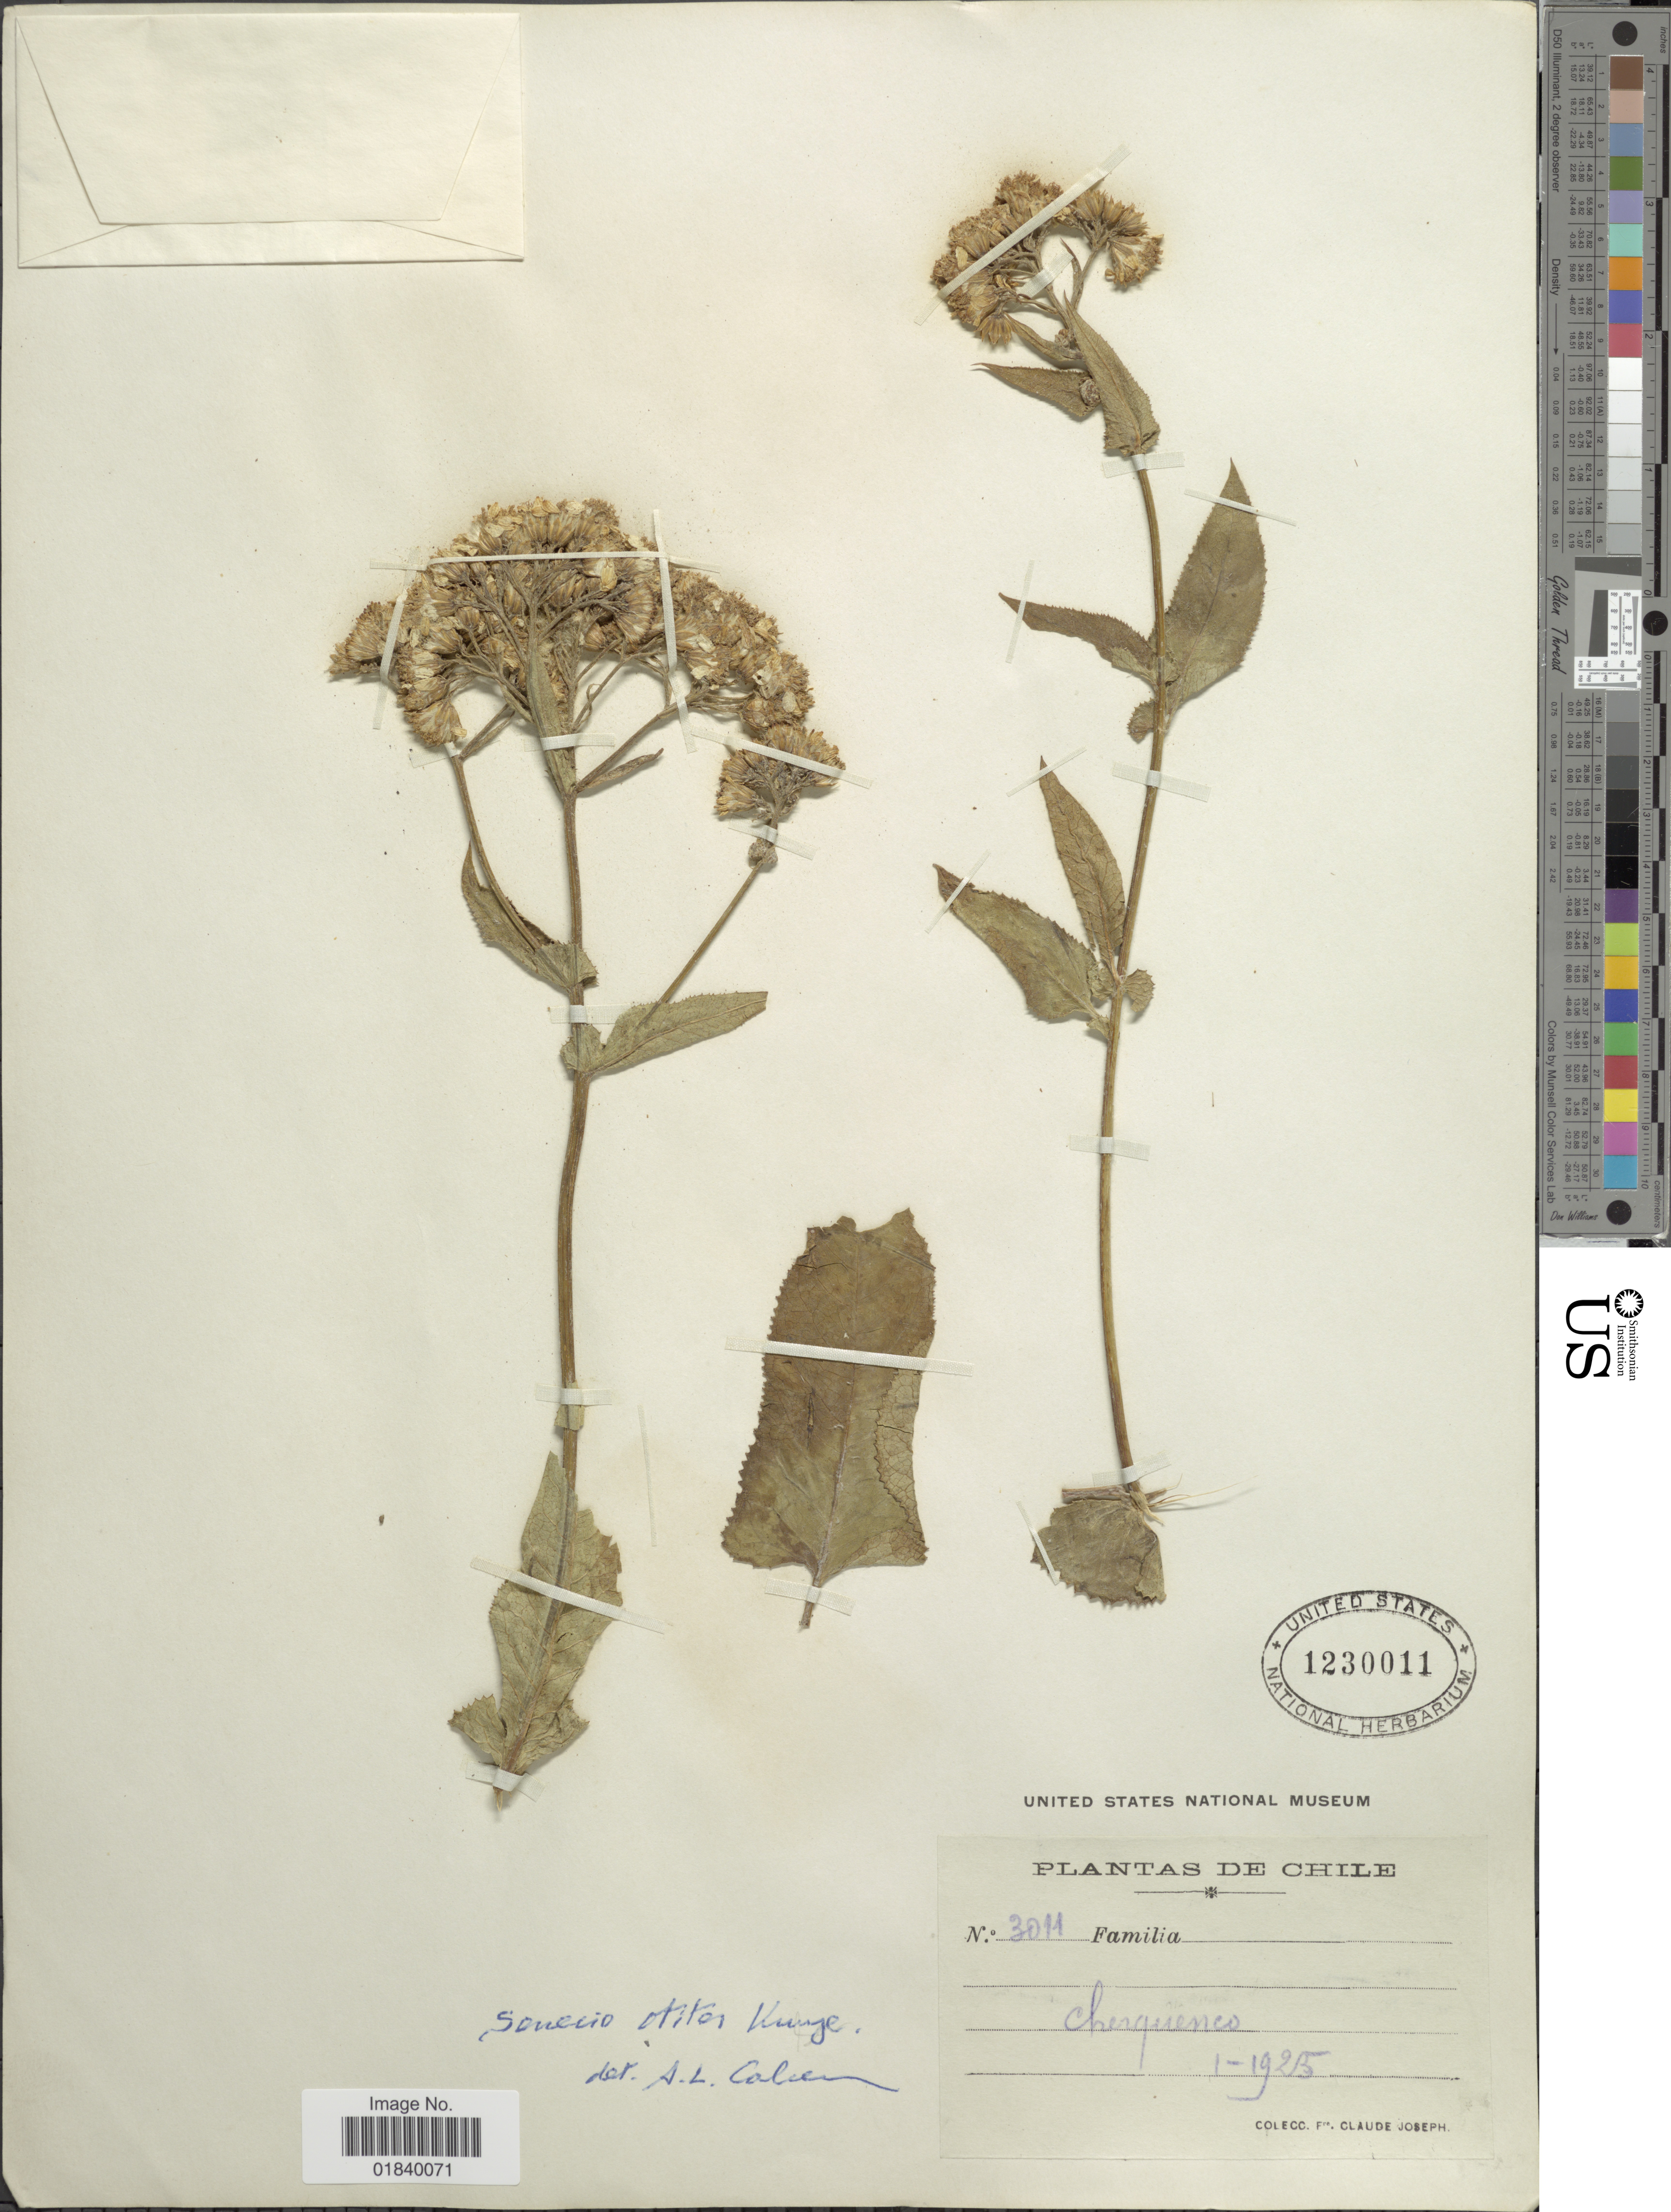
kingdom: Plantae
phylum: Tracheophyta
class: Magnoliopsida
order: Asterales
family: Asteraceae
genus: Senecio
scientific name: Senecio otites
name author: Kunze & DC.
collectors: Bro. Claude-Joseph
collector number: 3011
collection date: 1925-01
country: Chile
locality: Cherquenco, Chile.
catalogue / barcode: US 1230011